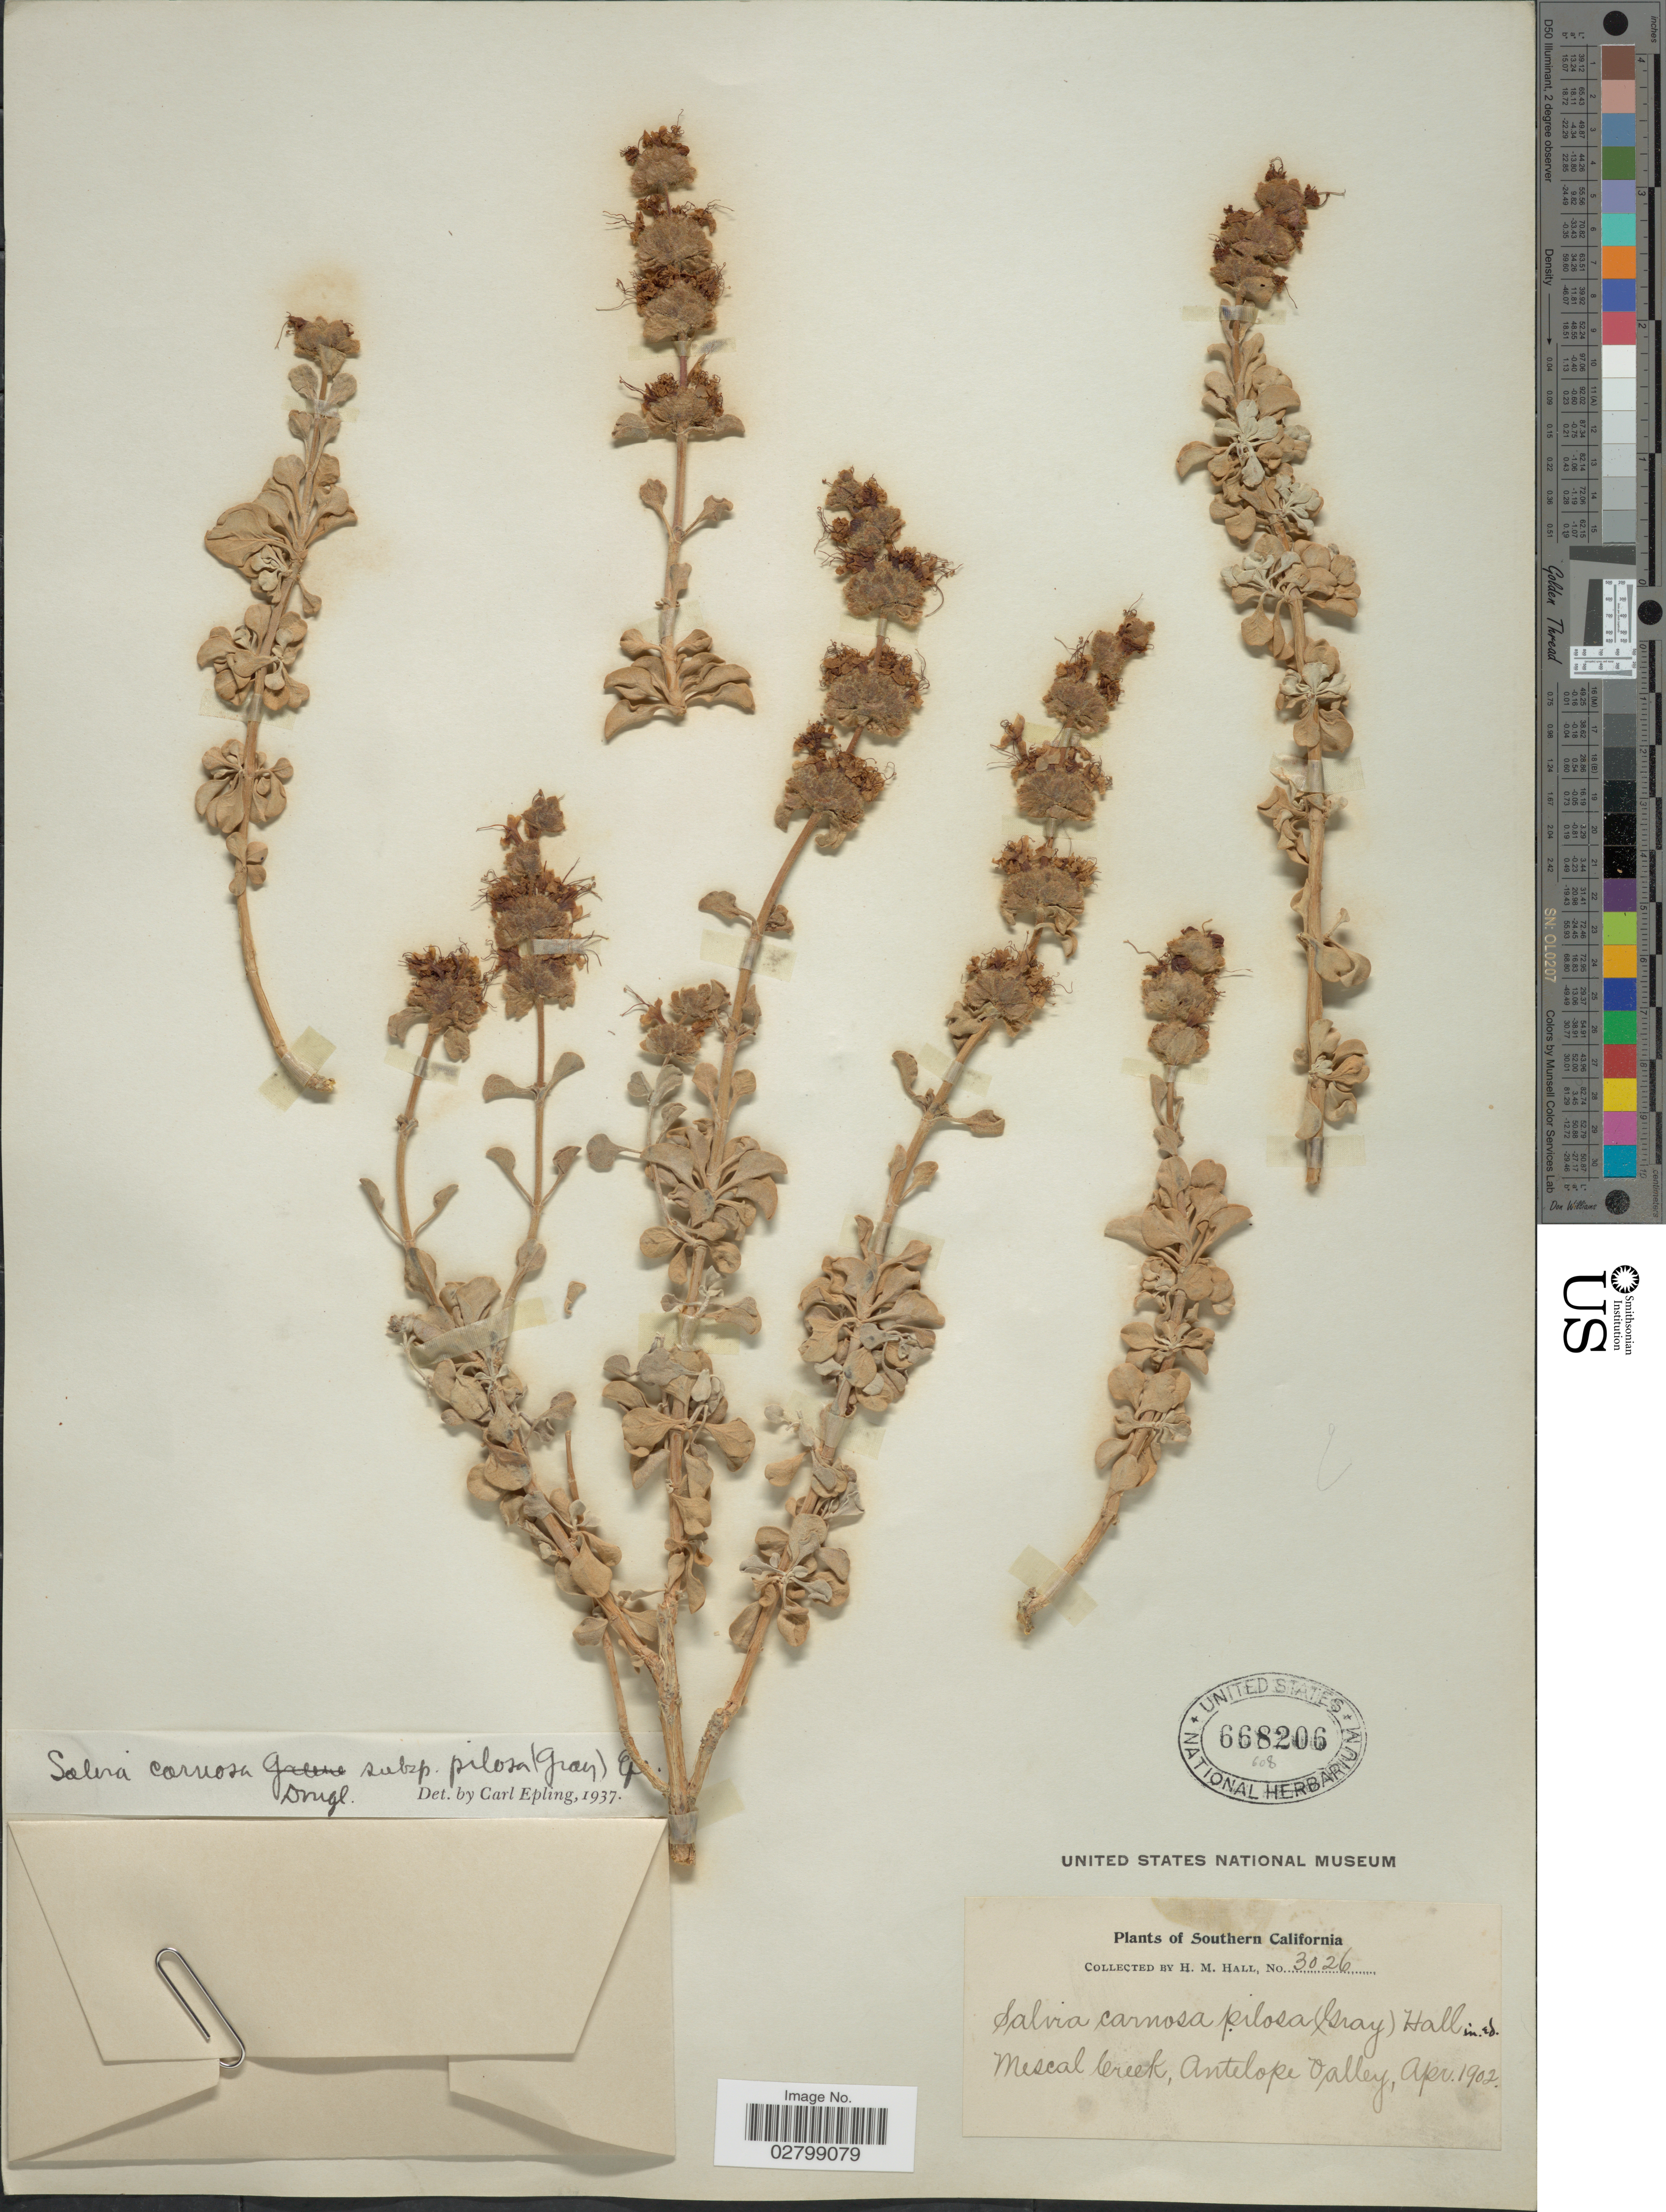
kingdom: Plantae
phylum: Tracheophyta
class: Magnoliopsida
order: Lamiales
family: Lamiaceae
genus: Salvia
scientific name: Salvia carnosa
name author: Douglas ex Greene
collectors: H. M. Hall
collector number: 3026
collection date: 1902-04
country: United States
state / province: California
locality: Southern California. Mescal Creek, Antelope Valley.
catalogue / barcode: US 668206